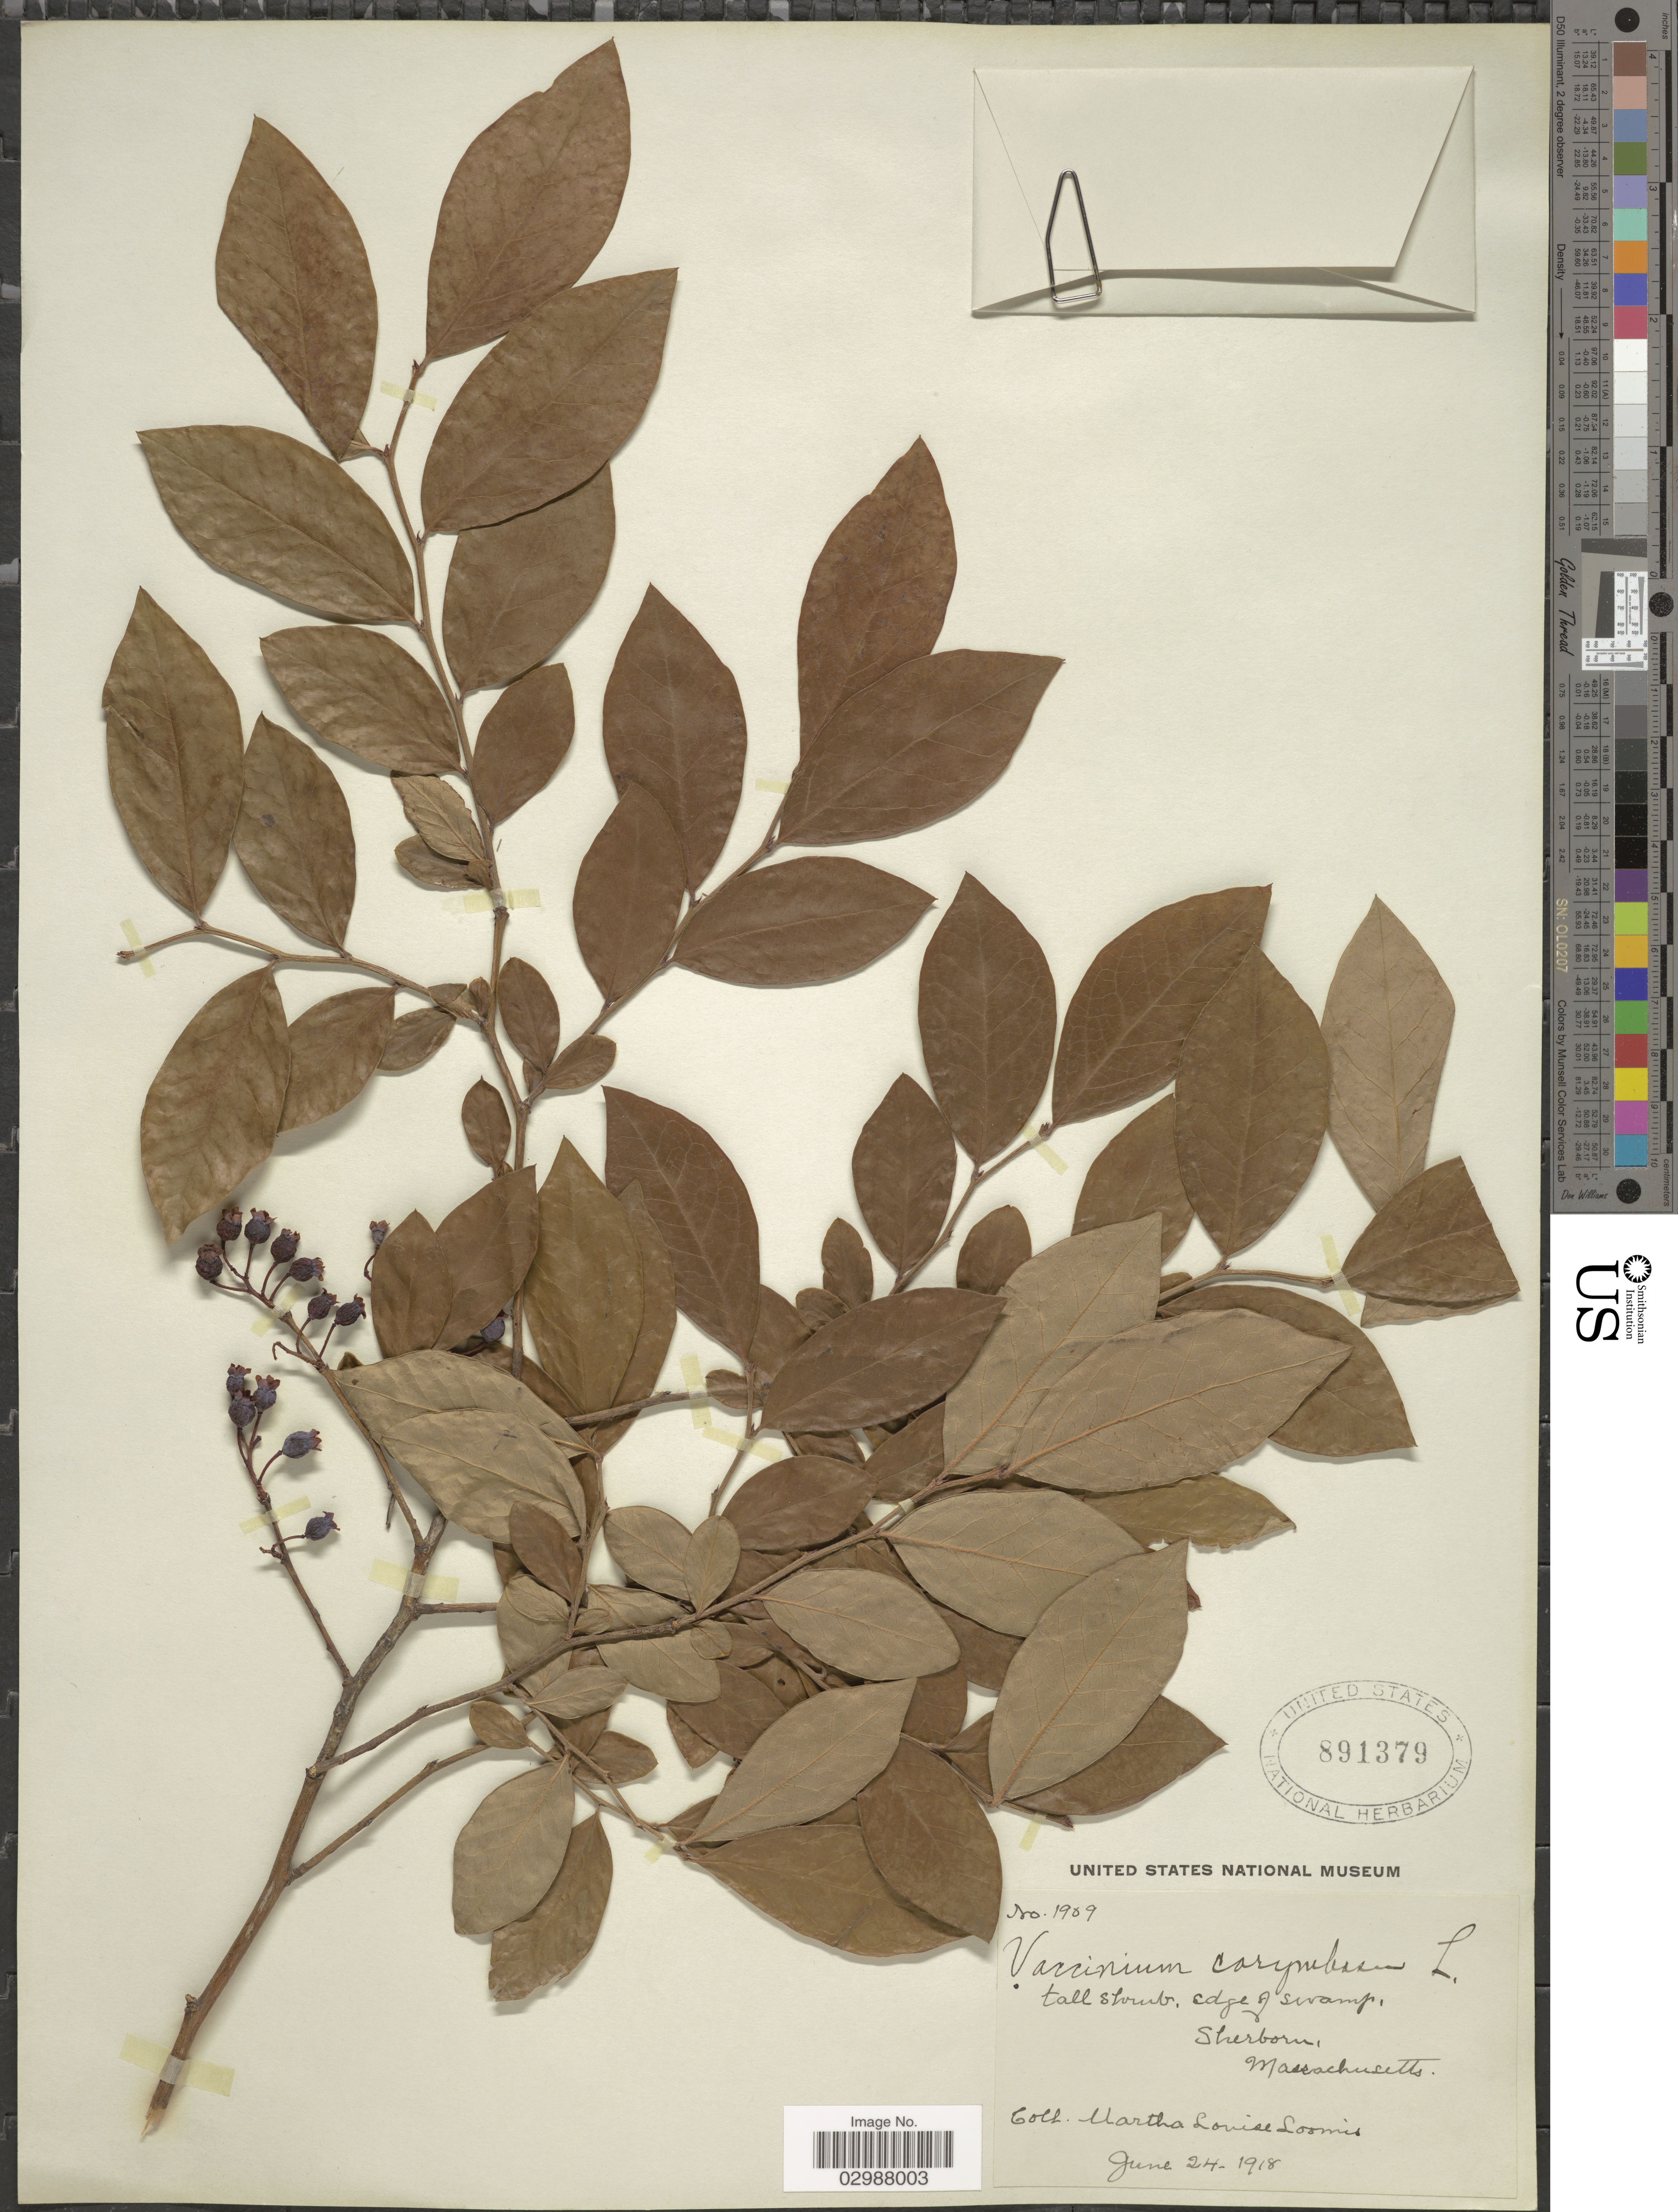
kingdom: Plantae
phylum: Tracheophyta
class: Magnoliopsida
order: Ericales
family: Ericaceae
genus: Vaccinium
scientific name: Vaccinium corymbosum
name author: L.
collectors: M. L. Loomis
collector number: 1909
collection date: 1918-06-24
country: United States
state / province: Massachusetts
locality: Edge of swamp, Sherborn.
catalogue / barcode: US 891379